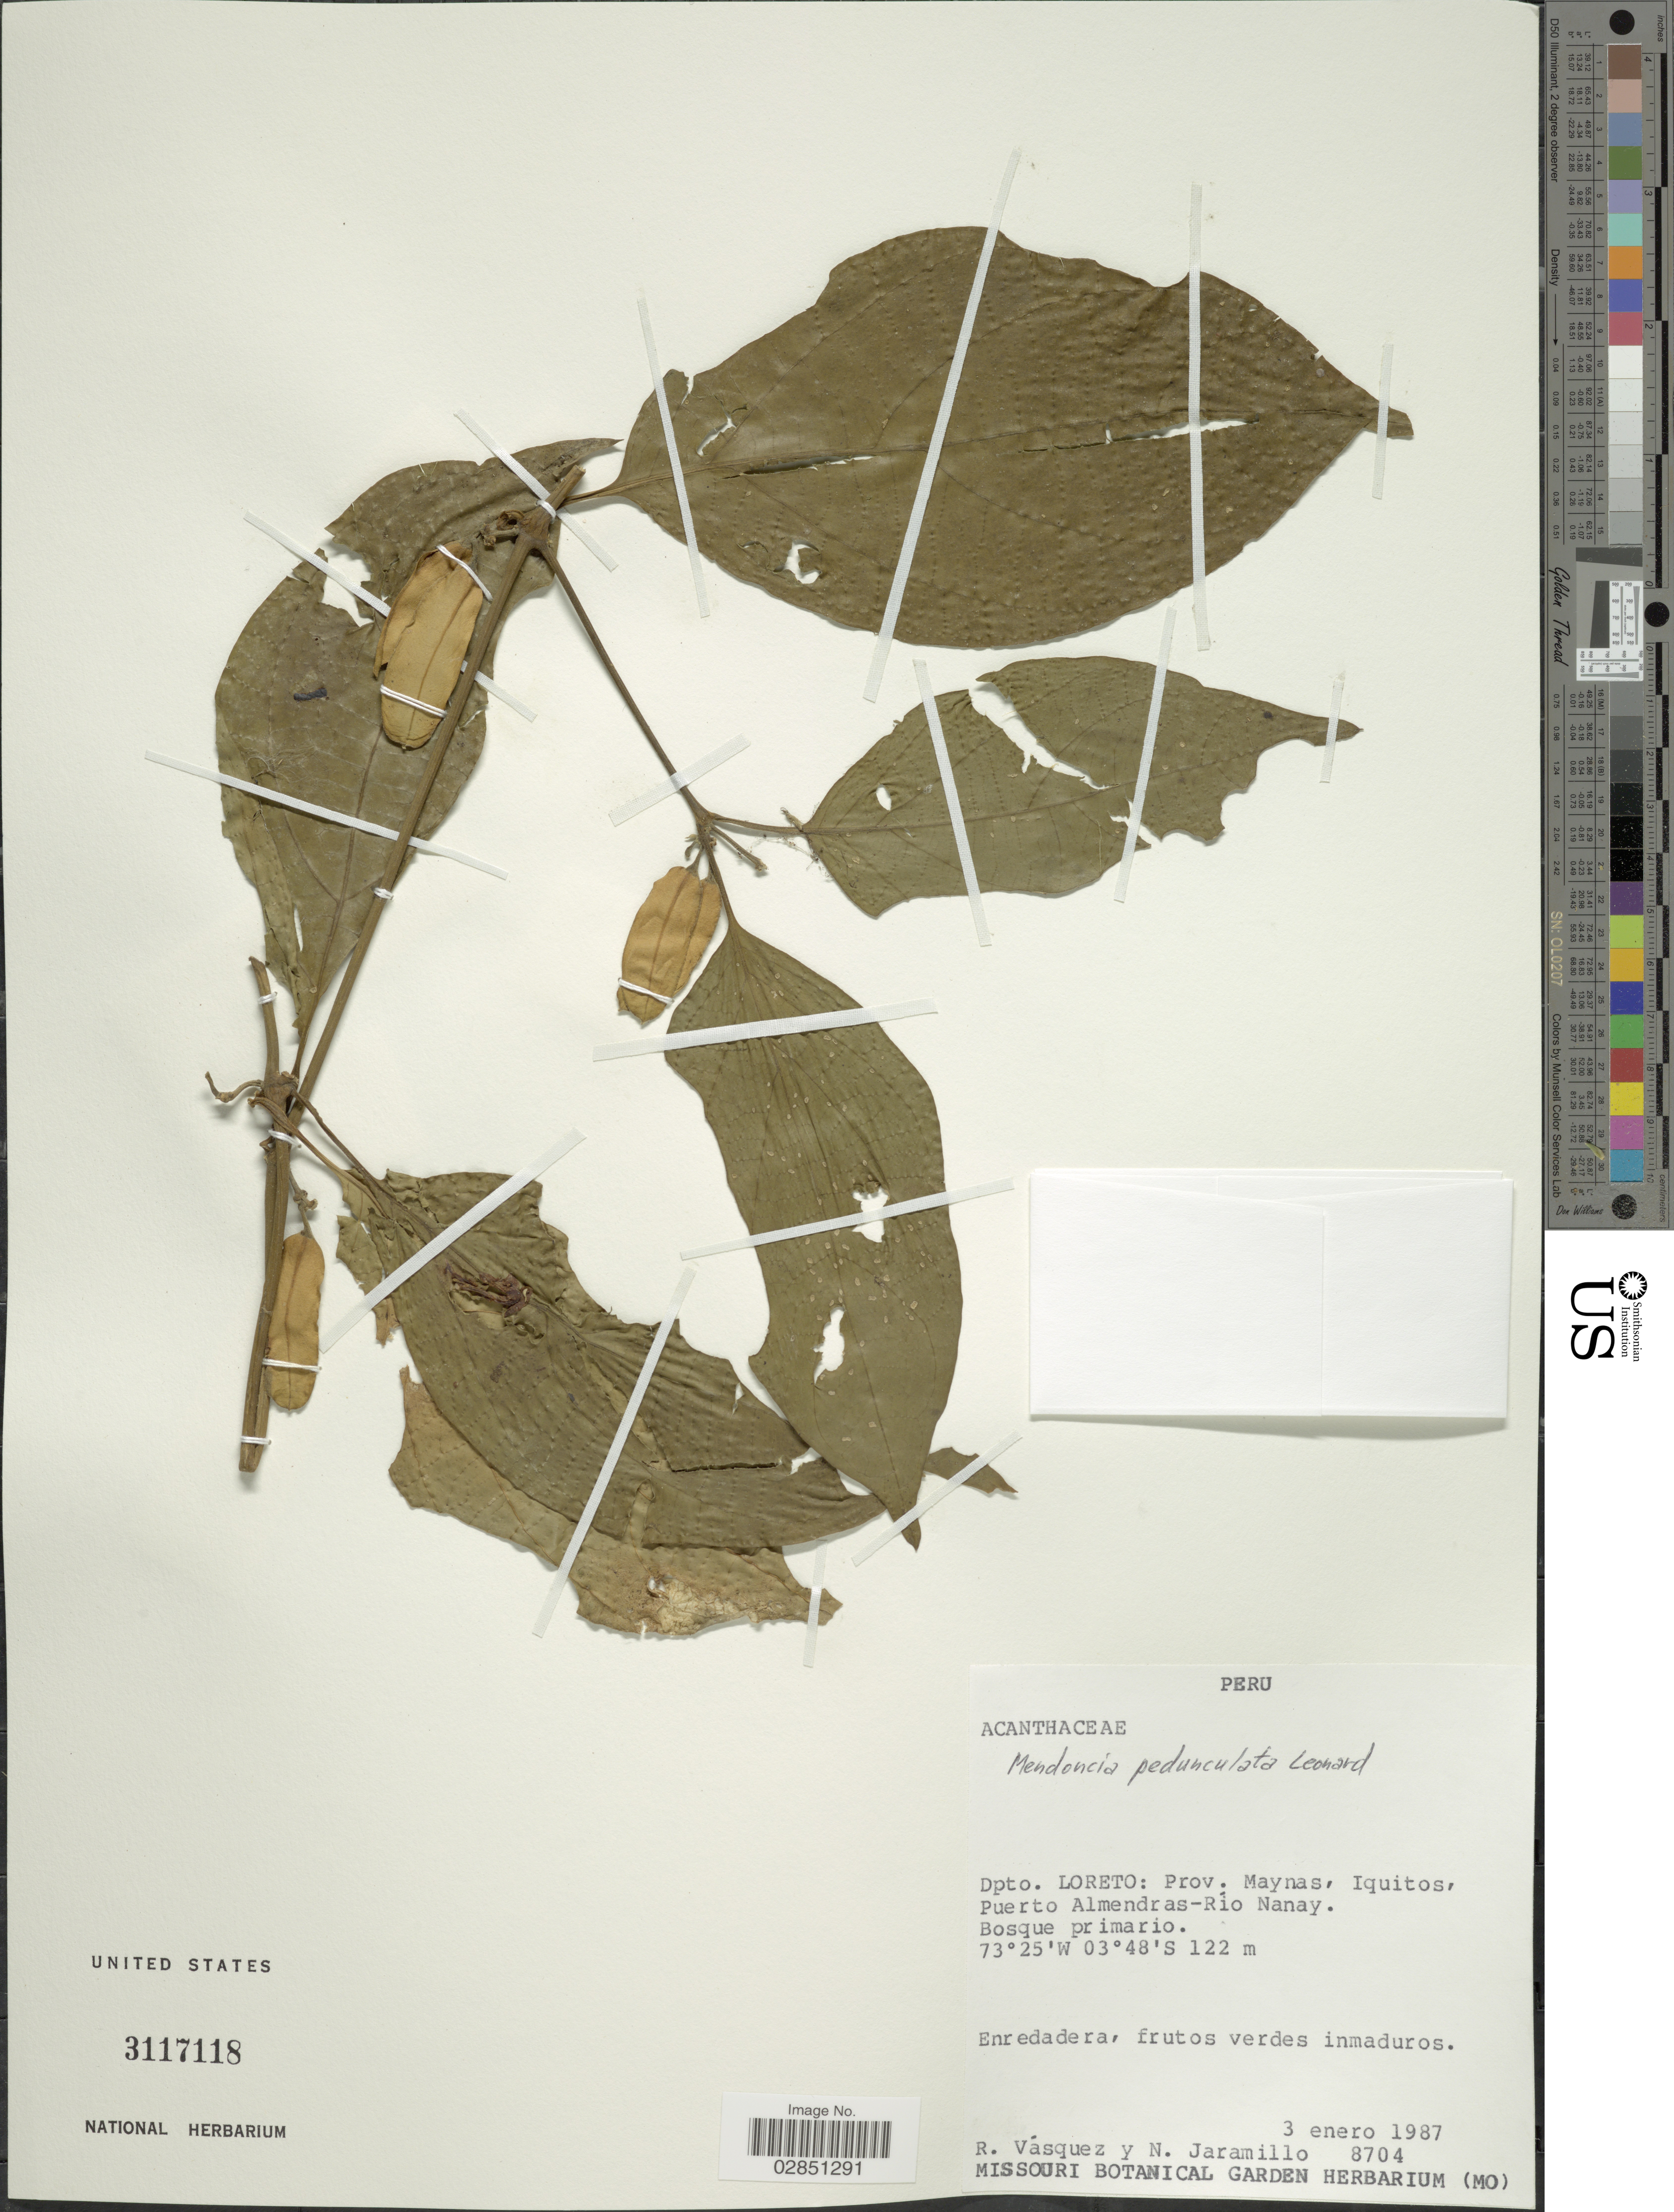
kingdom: Plantae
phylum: Tracheophyta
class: Magnoliopsida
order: Lamiales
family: Acanthaceae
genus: Mendoncia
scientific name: Mendoncia pedunculata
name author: Leonard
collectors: R. Vásquez & N. Jaramillo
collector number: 8704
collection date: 1987-01-03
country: Peru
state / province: Loreto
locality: Dpto. Loreto: Prov. Maynas, Iquitos, Puerto Almendras-Río Nanay.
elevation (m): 122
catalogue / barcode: US 3117118